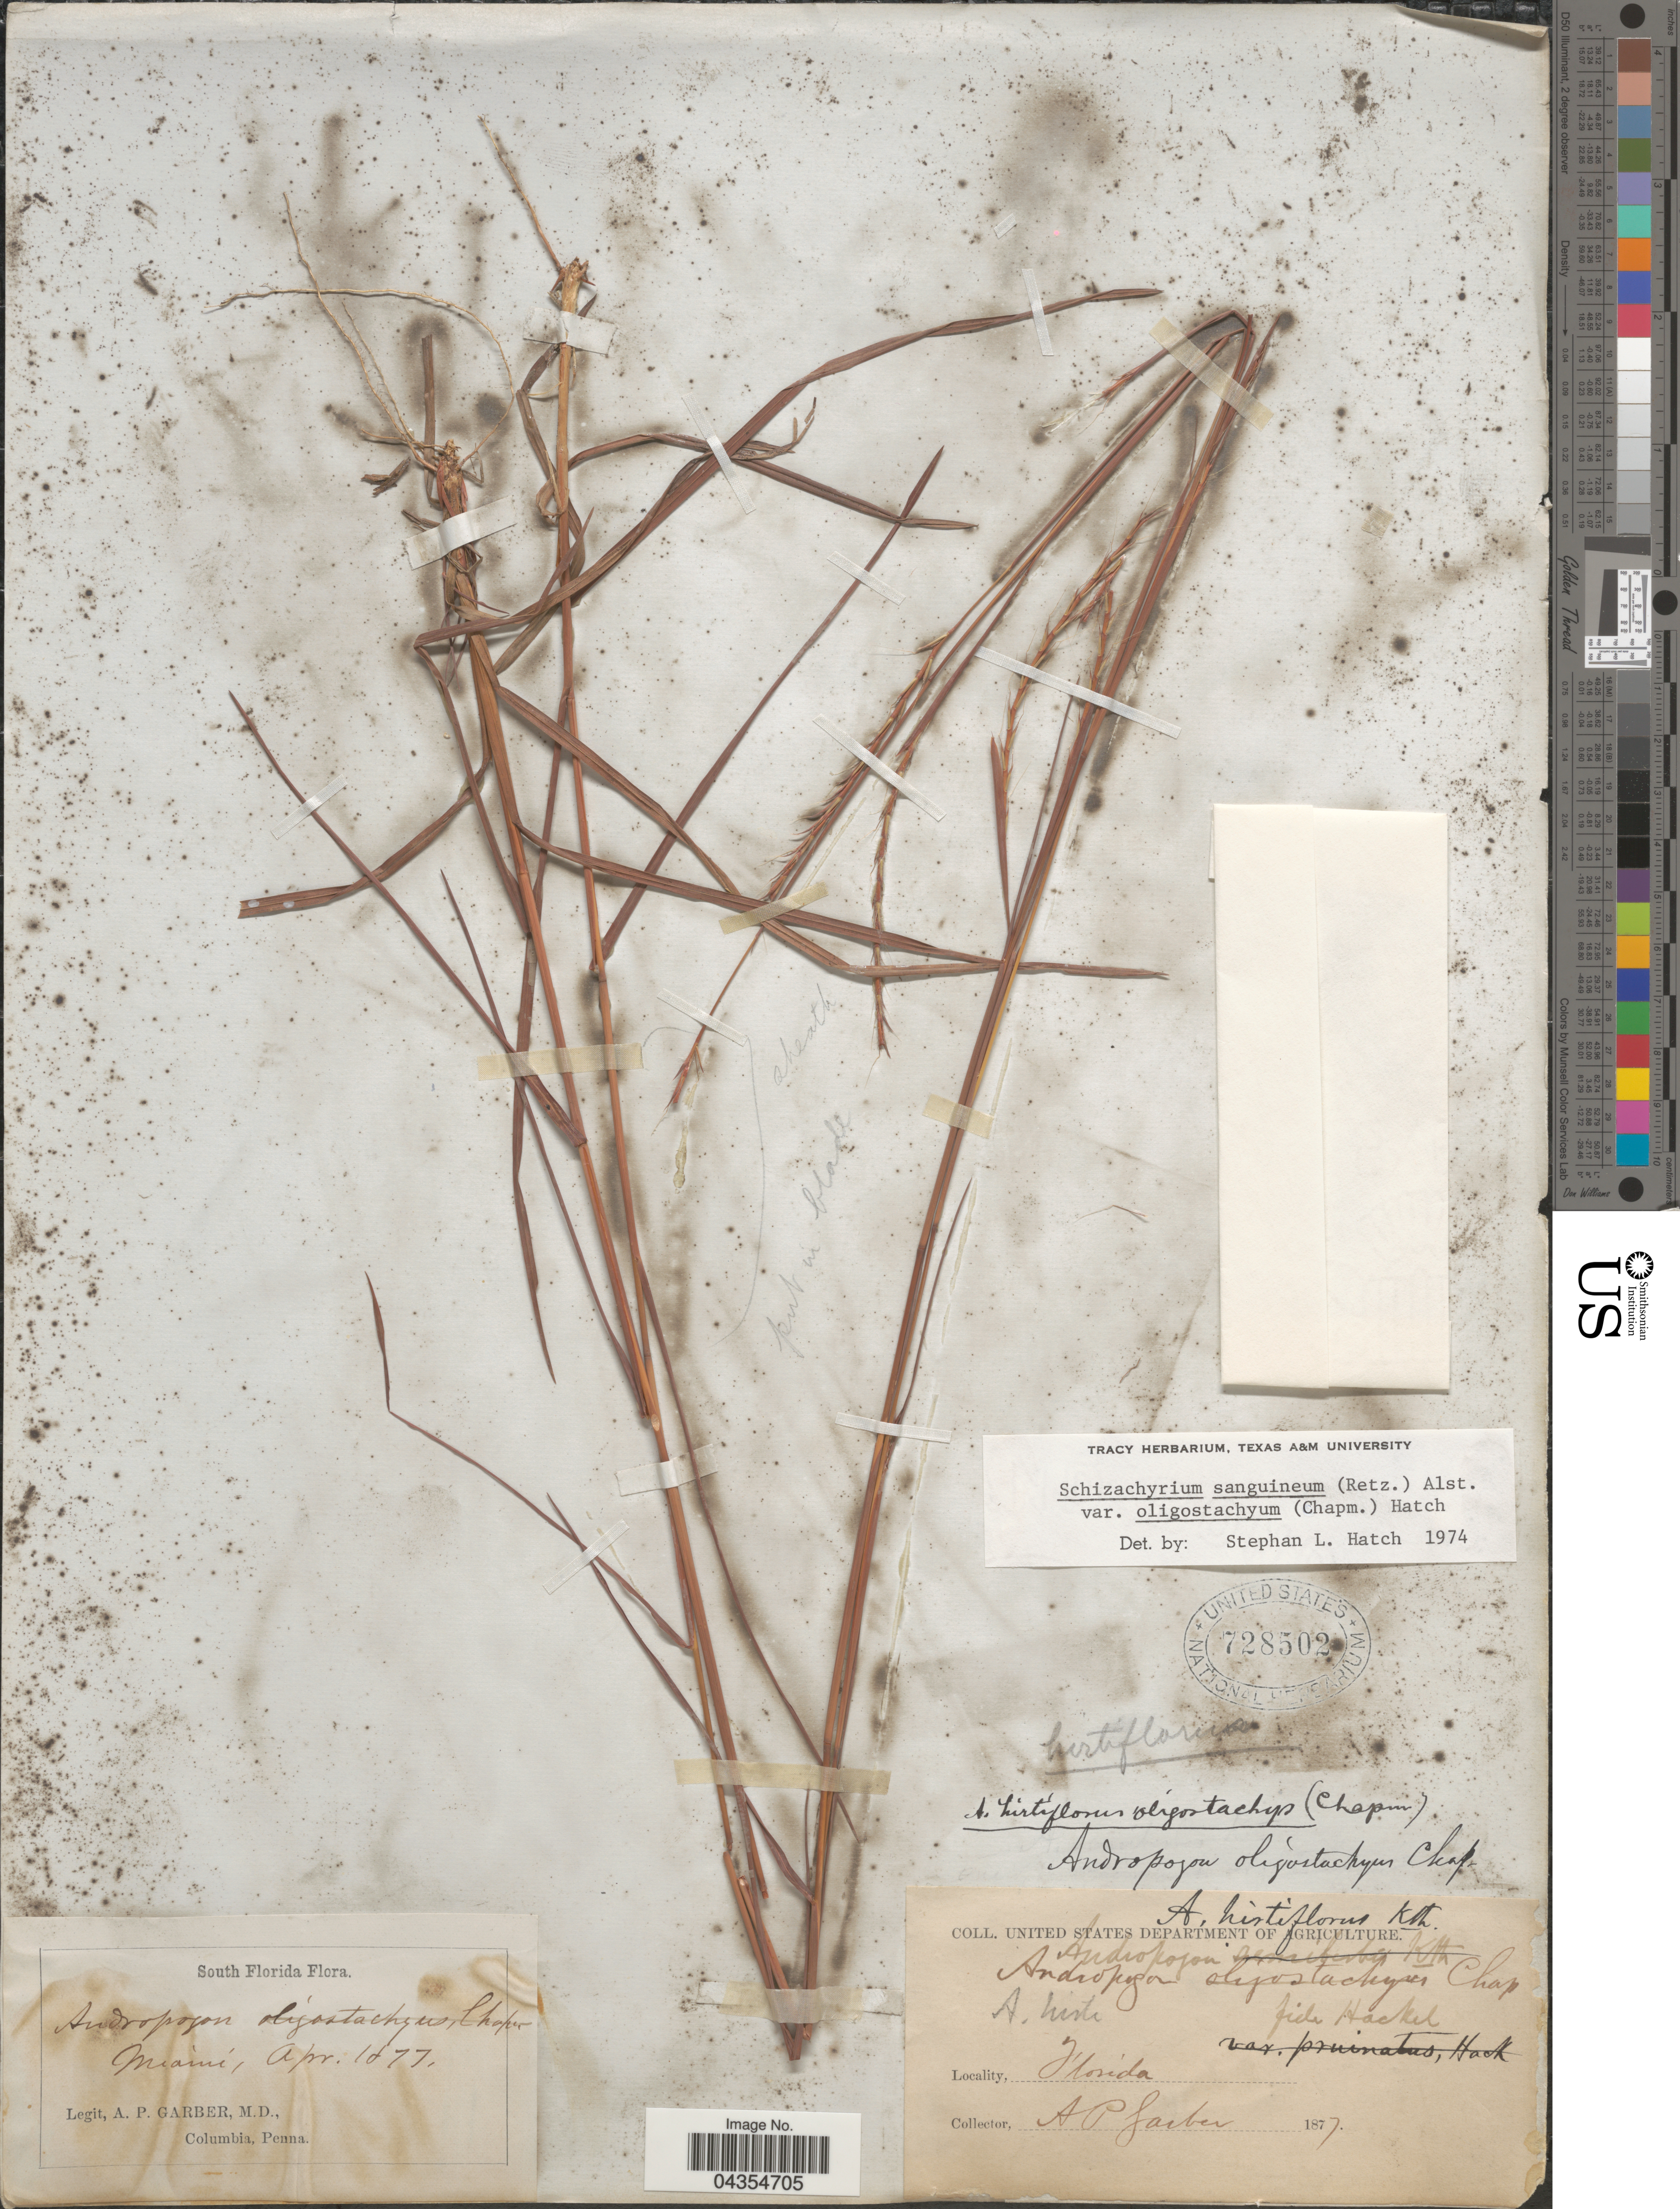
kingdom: Plantae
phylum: Tracheophyta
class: Liliopsida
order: Poales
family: Poaceae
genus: Schizachyrium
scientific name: Schizachyrium sanguineum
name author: (Retz.) Alston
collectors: A. P. Garber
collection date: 1877-04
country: United States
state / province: Florida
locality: South Florida. Miami.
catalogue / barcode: US 728502